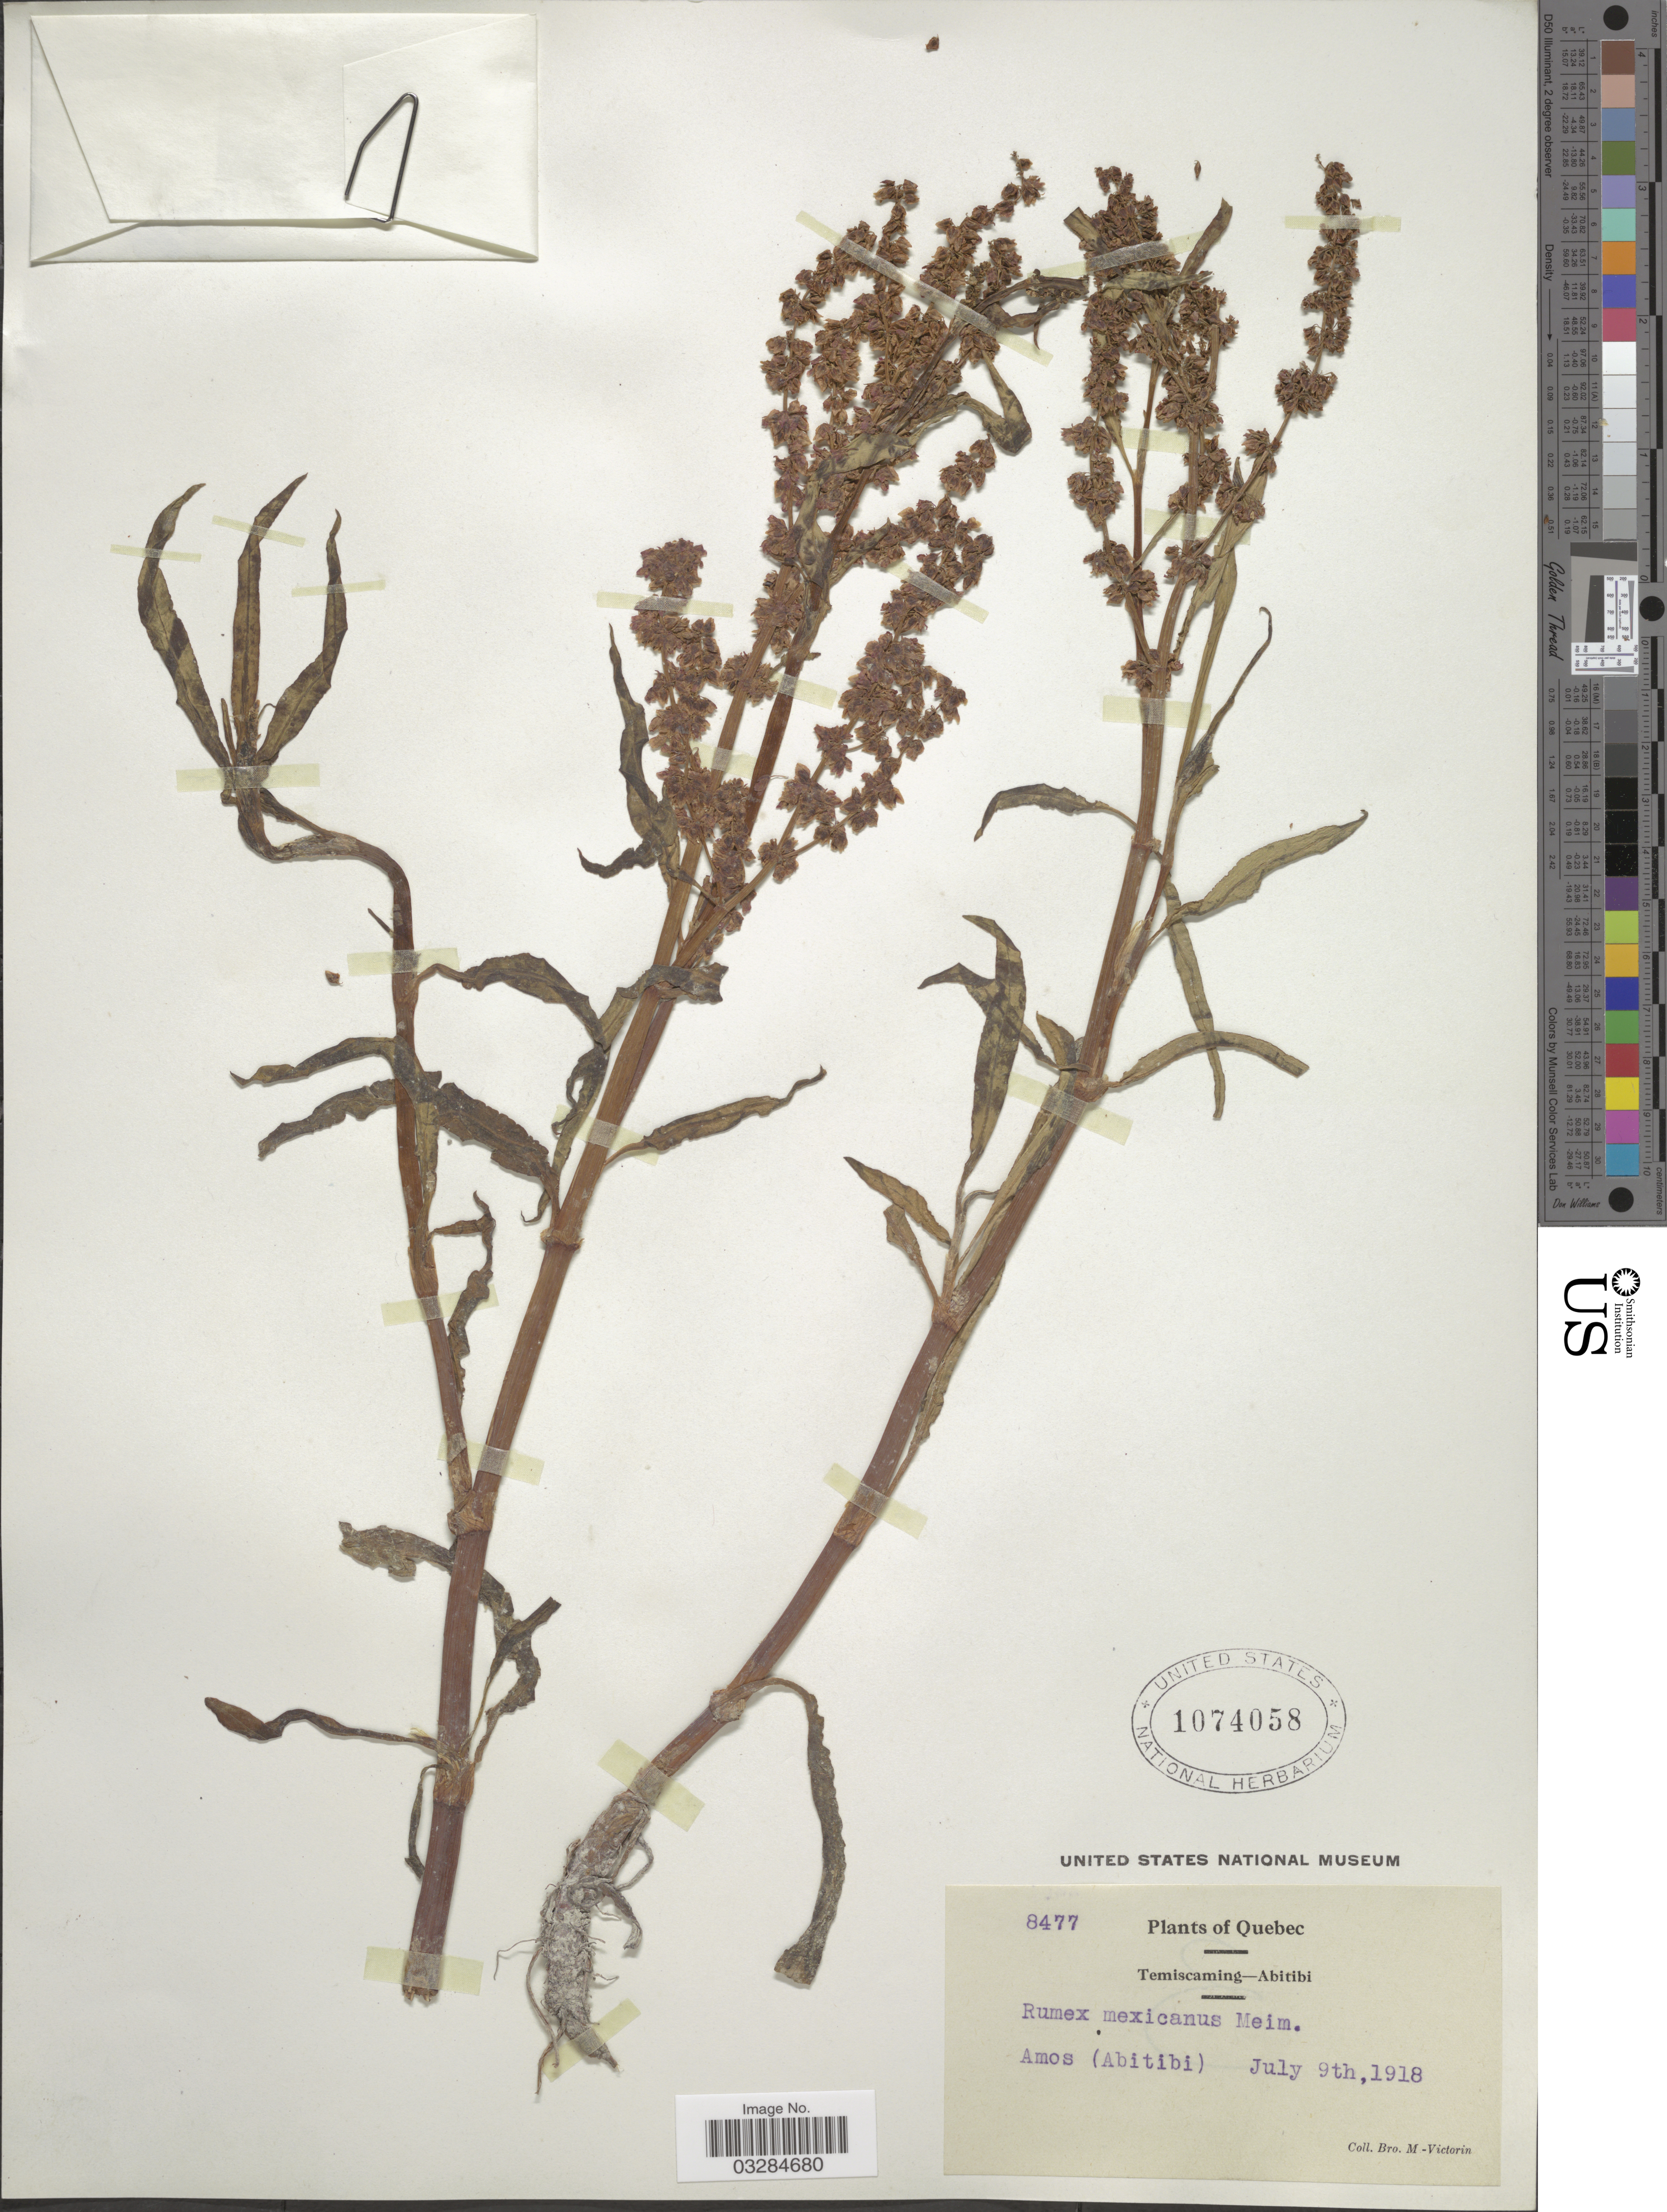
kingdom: Plantae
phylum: Tracheophyta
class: Magnoliopsida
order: Caryophyllales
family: Polygonaceae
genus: Rumex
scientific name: Rumex triangulivalvis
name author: (Danser) Rech. f.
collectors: Fr. Marie-Victorin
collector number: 8477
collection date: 1918-07-09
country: Canada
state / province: Quebec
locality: Temiscaming-Abitibi. Amos (Abitibi).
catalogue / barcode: US 1074058